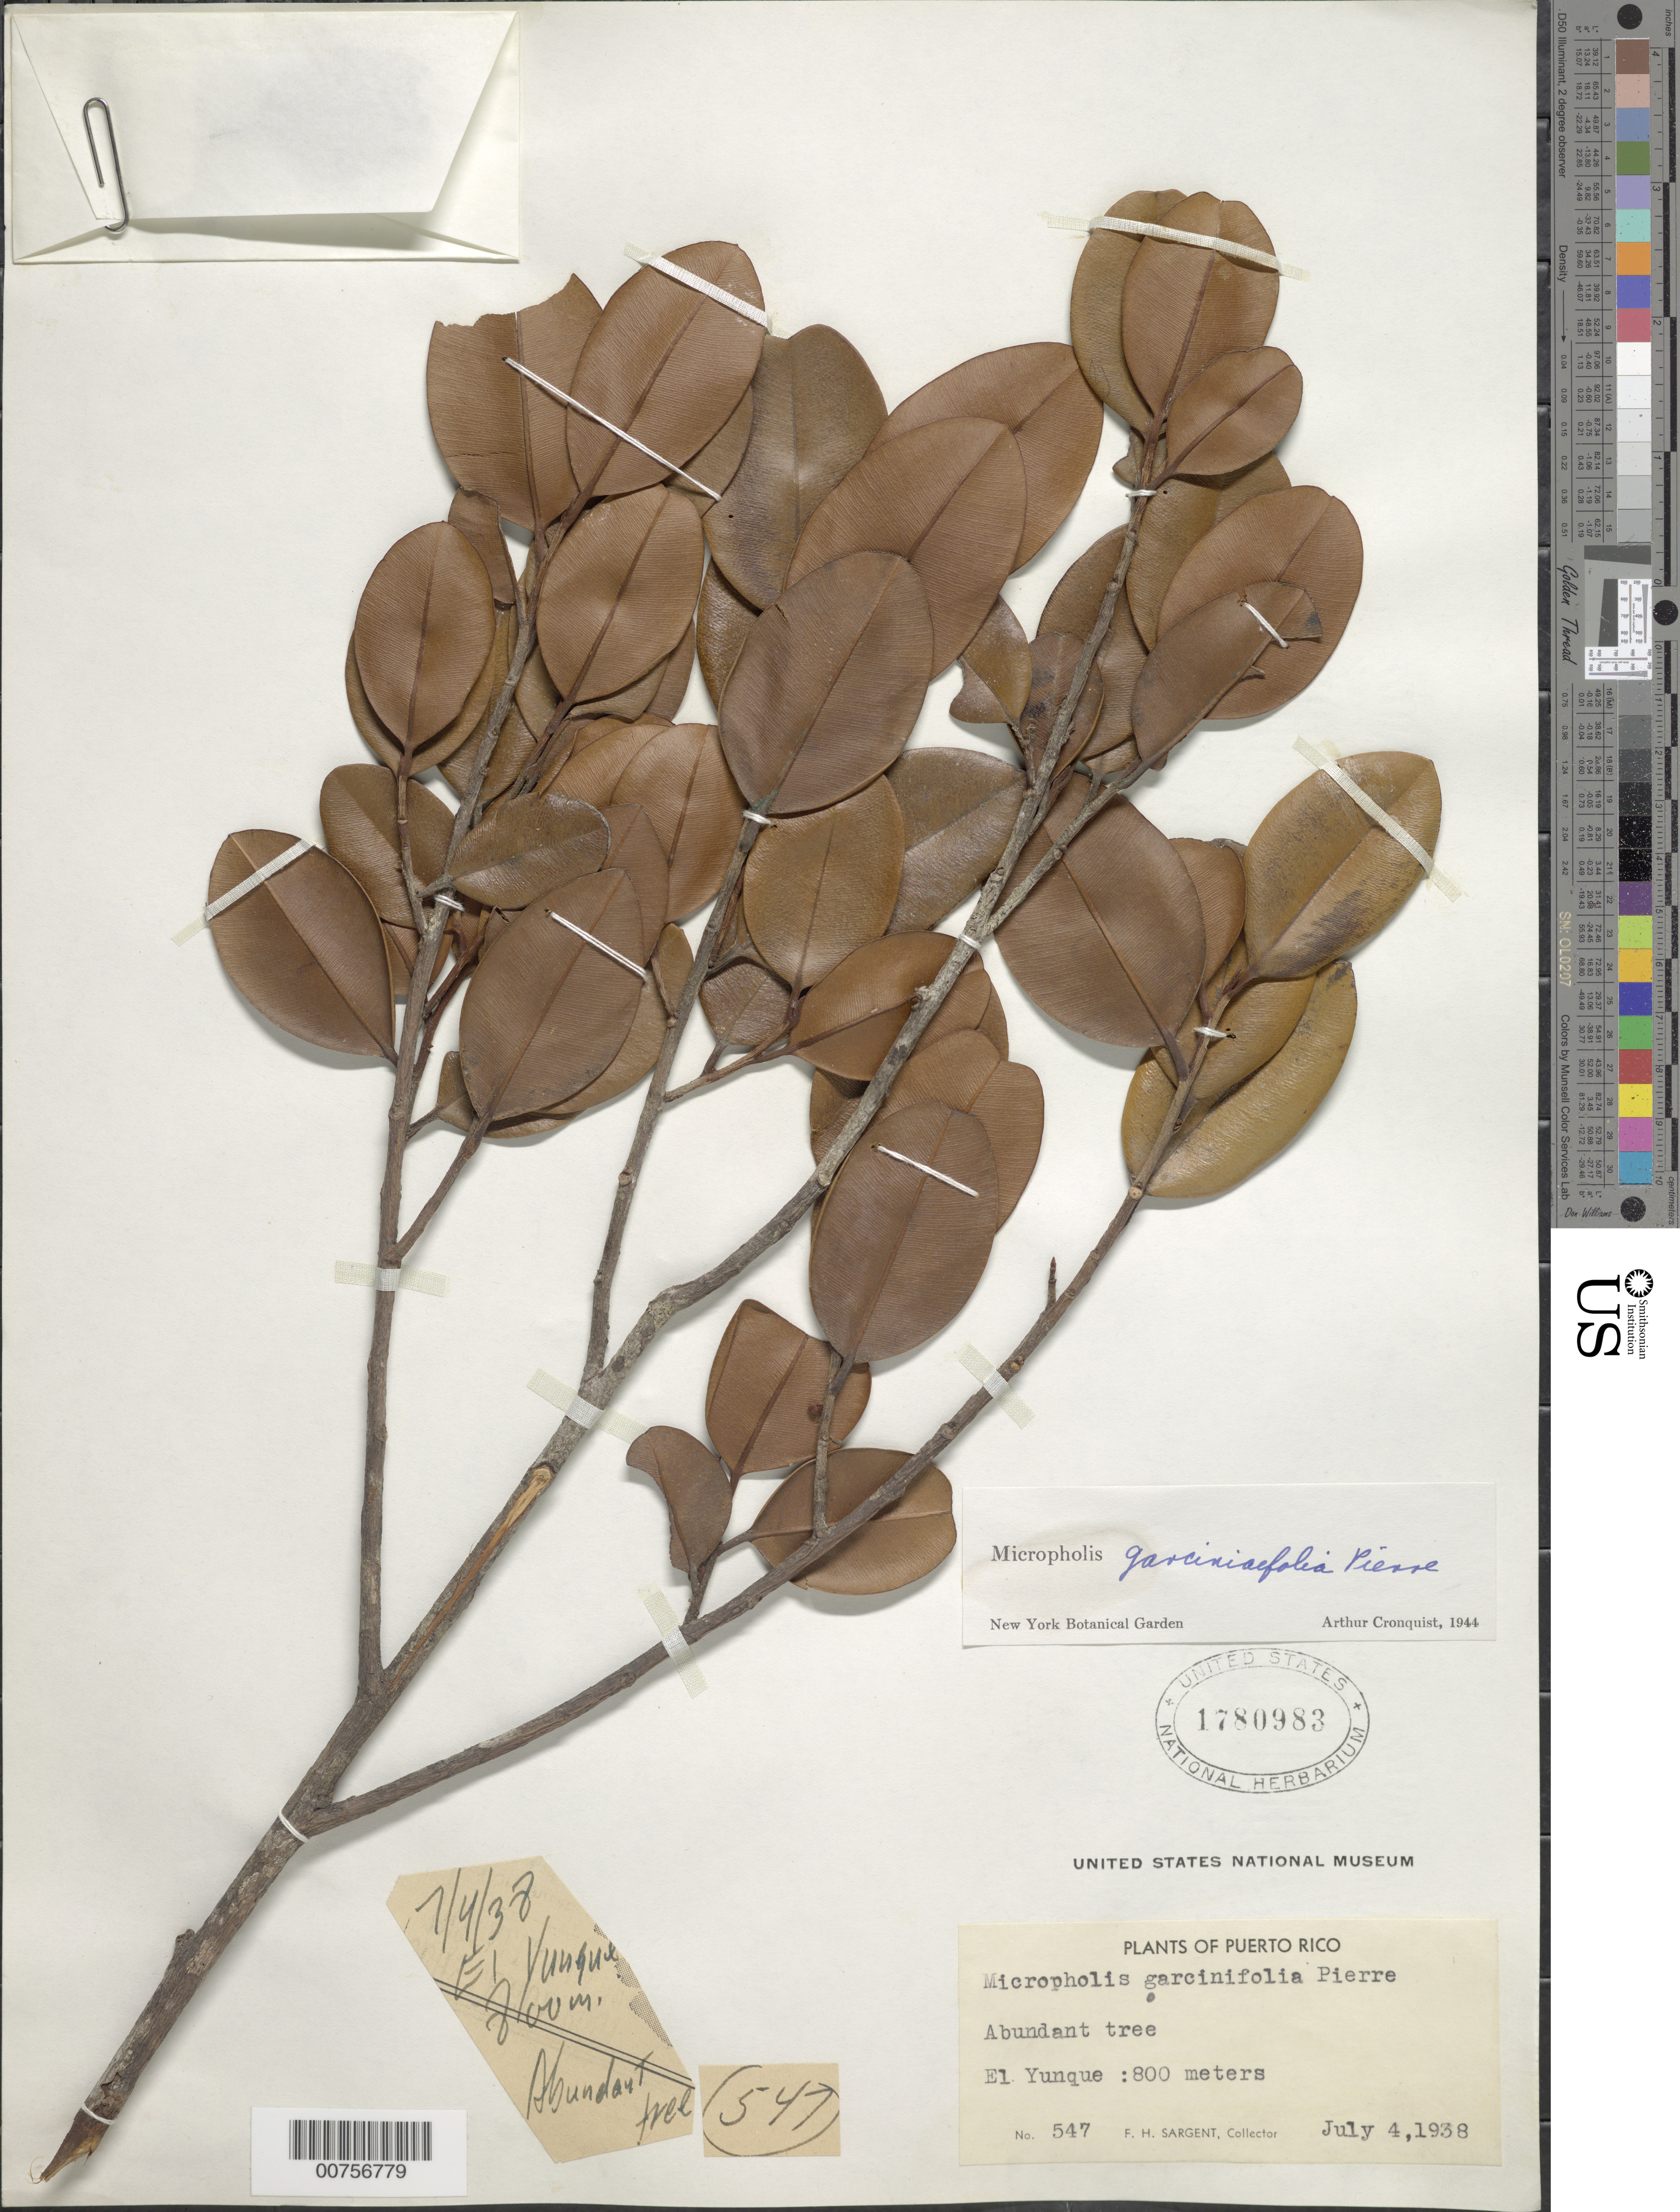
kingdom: Plantae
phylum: Tracheophyta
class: Magnoliopsida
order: Ericales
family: Sapotaceae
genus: Micropholis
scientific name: Micropholis garciniifolia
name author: Pierre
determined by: Cronquist, A. J.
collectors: F. H. Sargent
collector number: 547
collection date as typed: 04 Jul 1938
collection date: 1938-07-04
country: Puerto Rico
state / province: Río Grande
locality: El Yunque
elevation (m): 800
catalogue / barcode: US 1780983